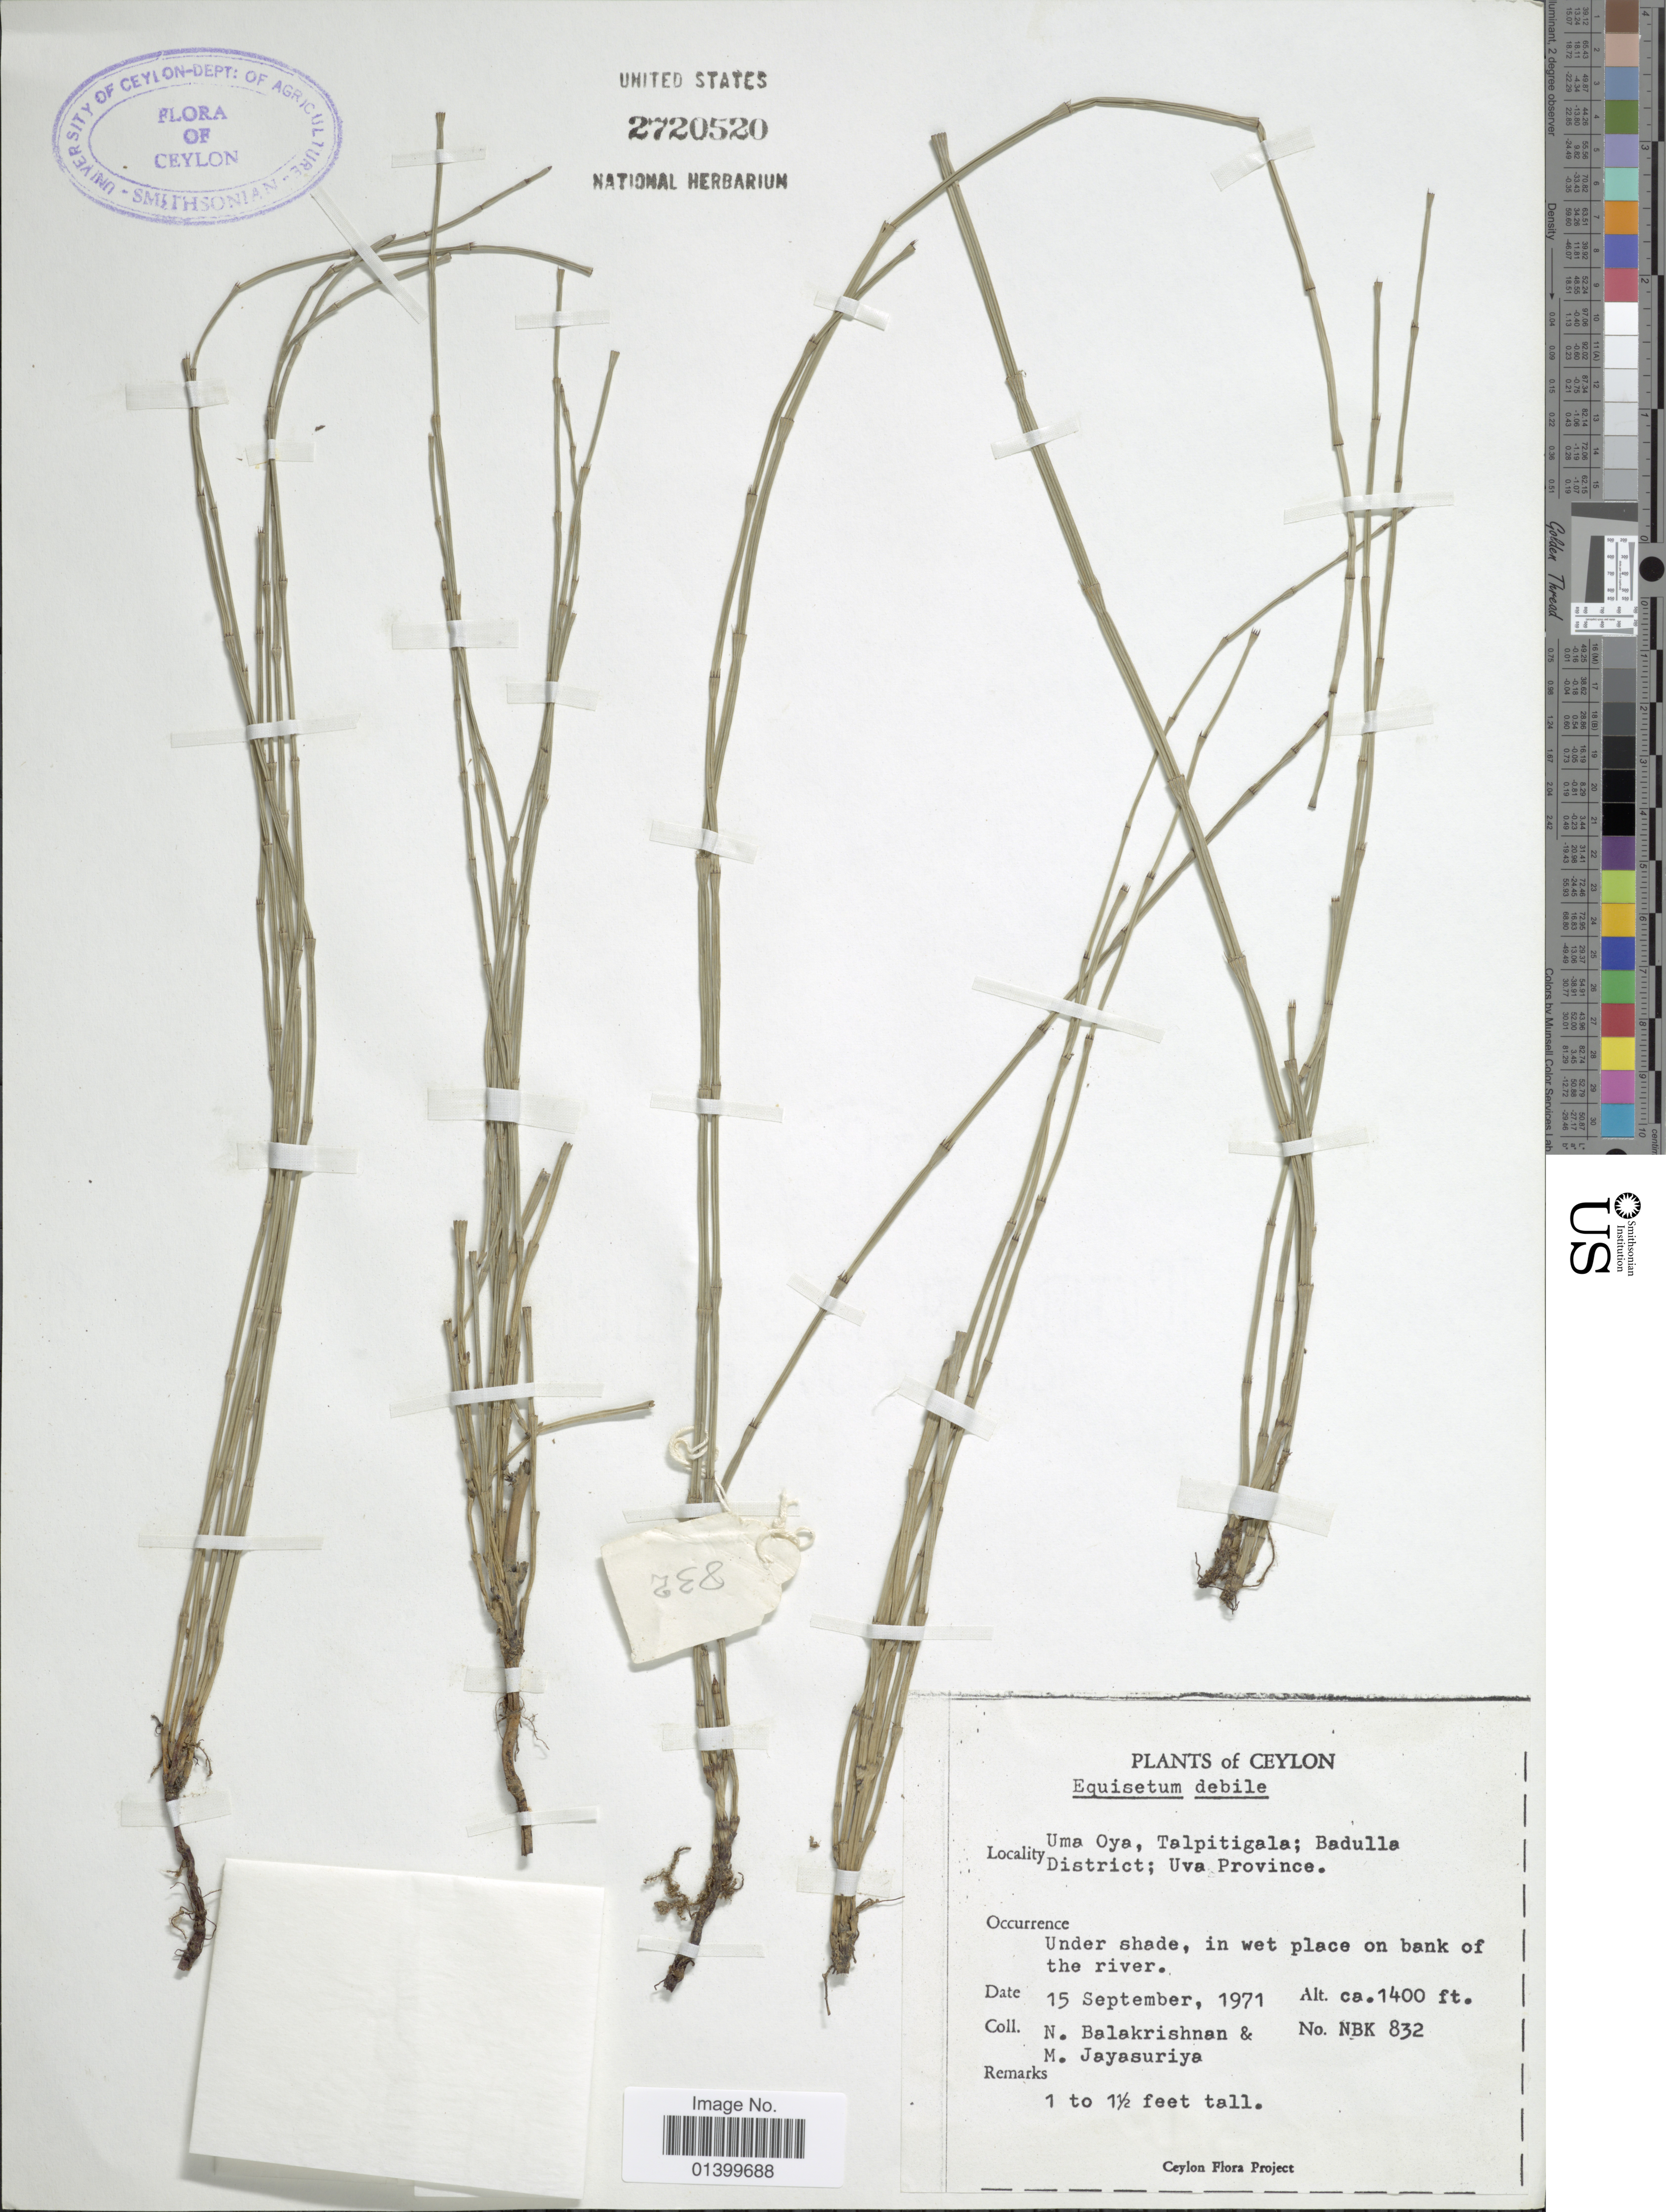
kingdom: Plantae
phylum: Tracheophyta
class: Polypodiopsida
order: Equisetales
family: Equisetaceae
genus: Equisetum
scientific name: Equisetum ramosissimum subsp. debile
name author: (Roxb. ex Vaucher) Hauke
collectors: N. Balakrishnan & M. Jayasuria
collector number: NBK 832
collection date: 1971-09-15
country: Sri Lanka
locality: Plants of Ceylon. Uma Oya, Talpitigala; Badulla District; Uva Province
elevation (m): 427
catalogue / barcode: US 2720520